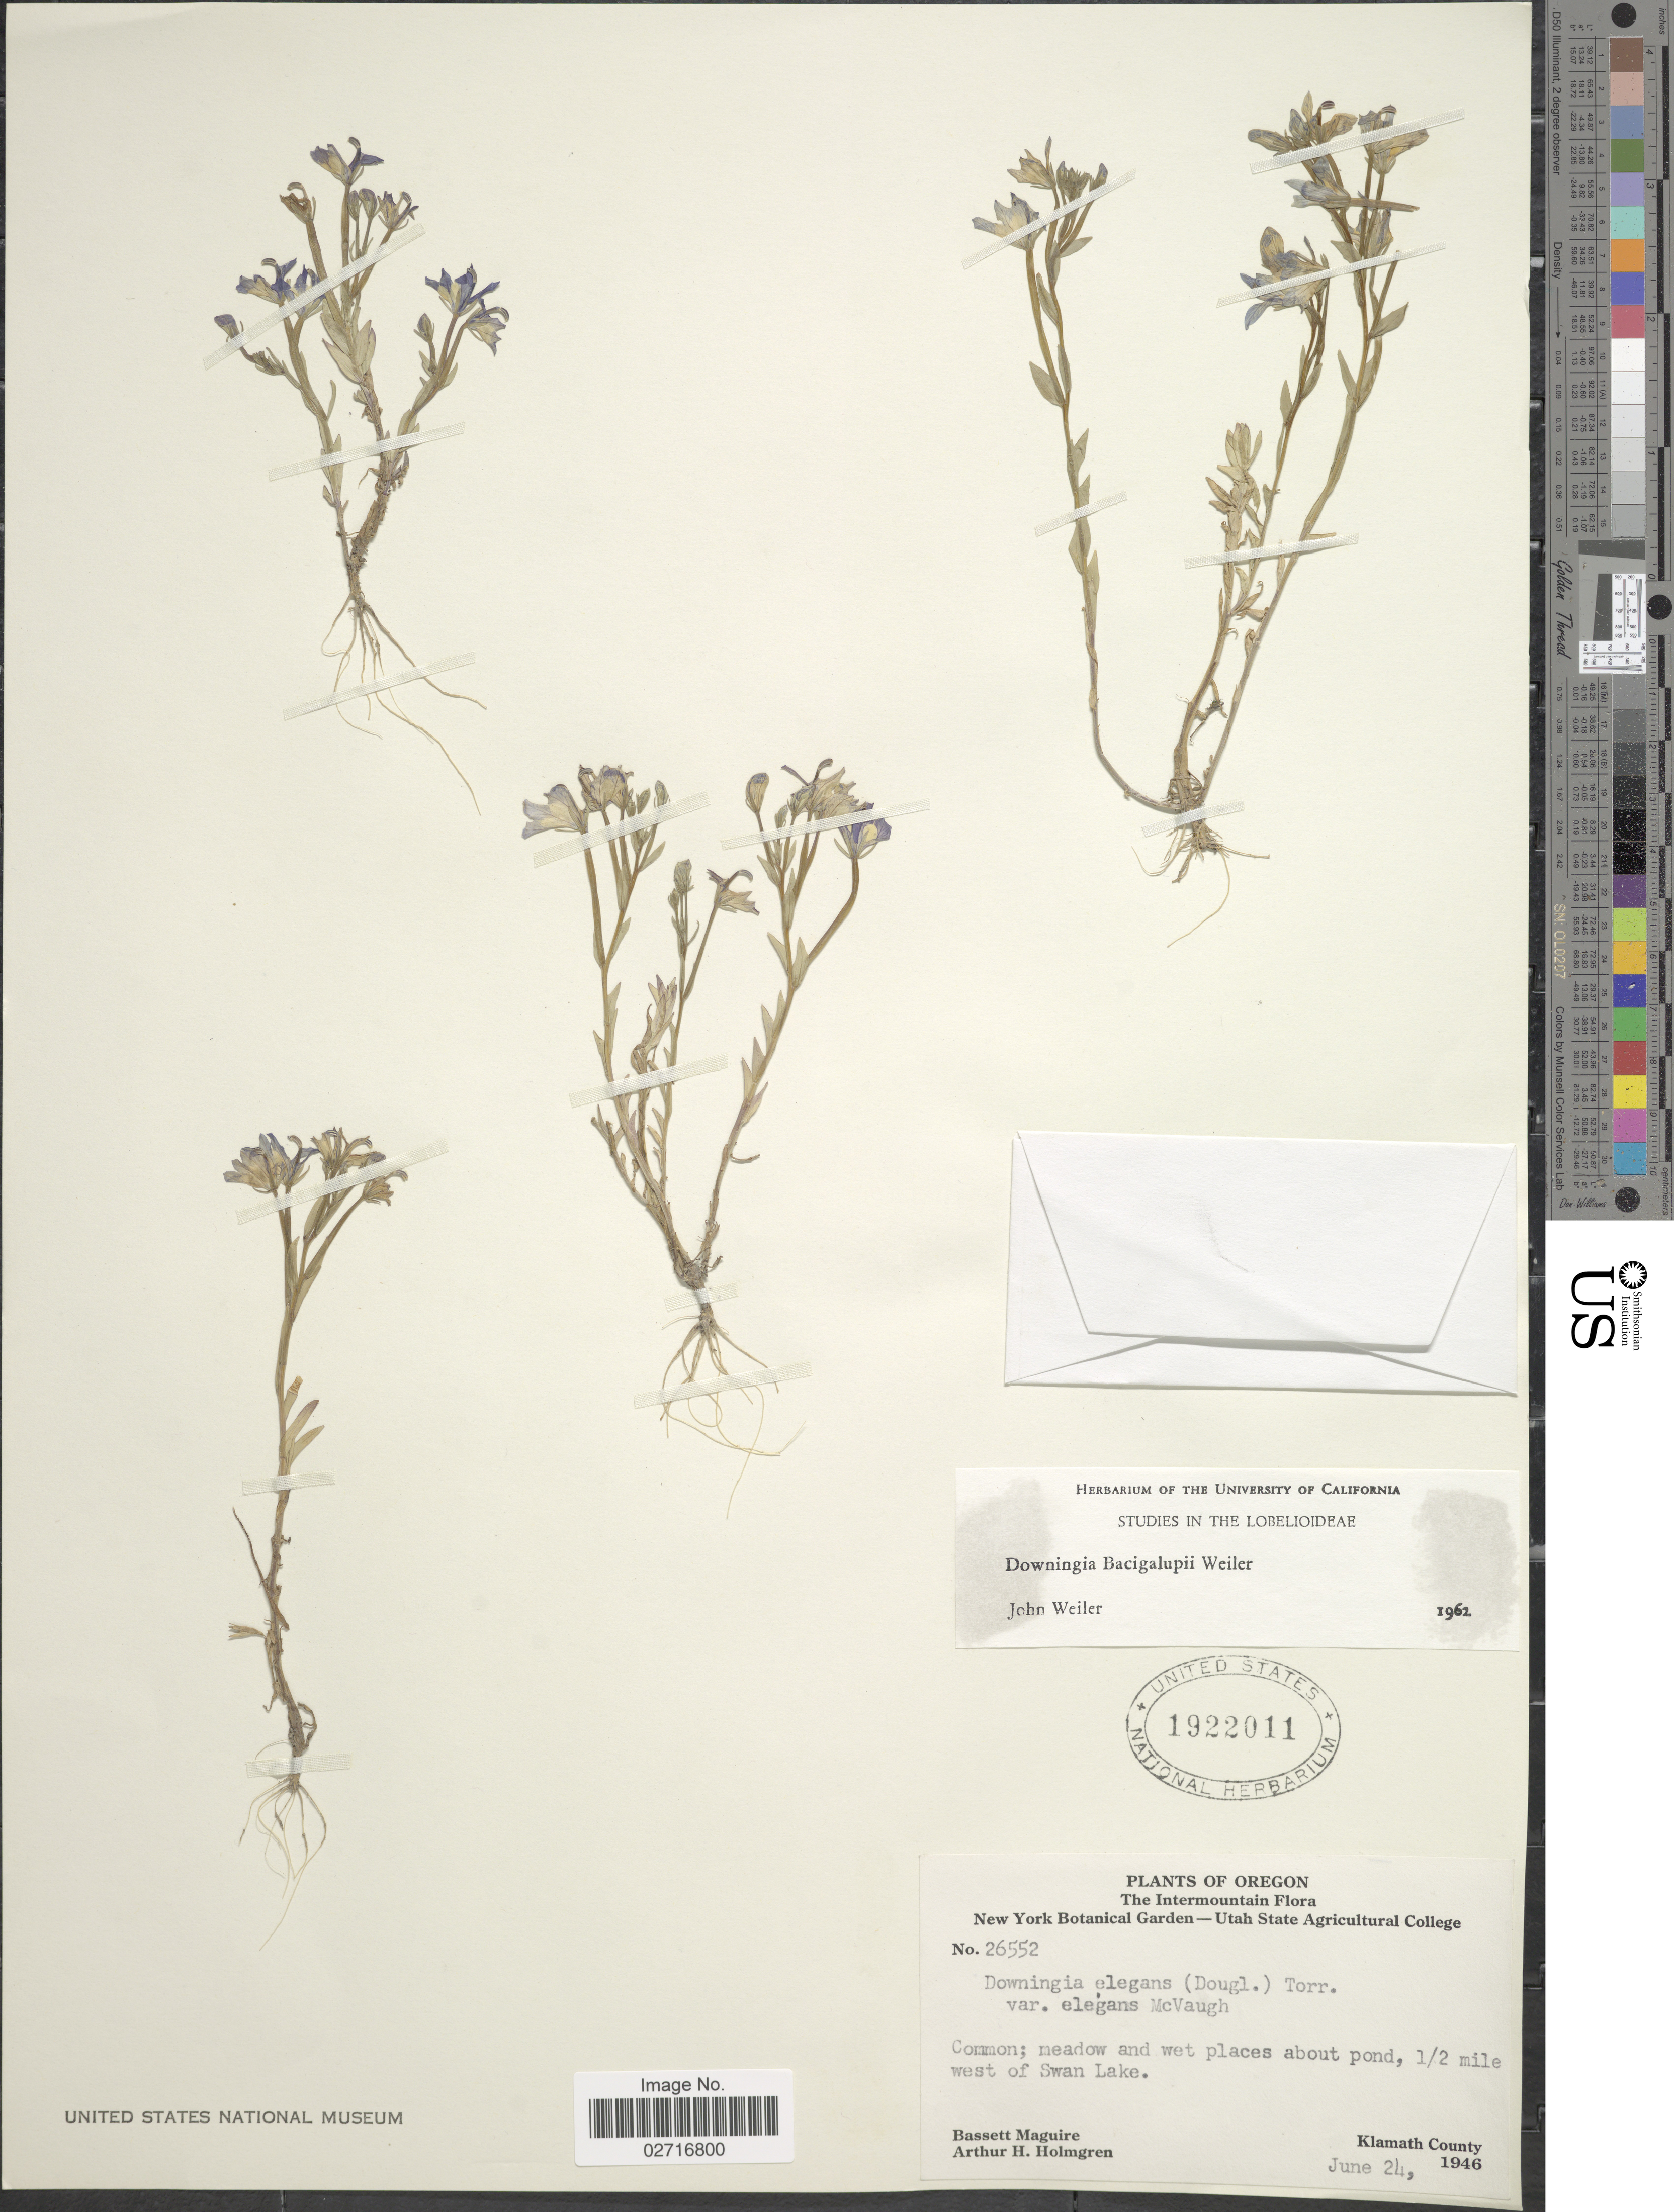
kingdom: Plantae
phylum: Tracheophyta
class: Magnoliopsida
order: Asterales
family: Campanulaceae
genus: Downingia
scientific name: Downingia bacigalupii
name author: Weiler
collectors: B. Maguire & A. H. Holmgren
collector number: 26552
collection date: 1946-06-24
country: United States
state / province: Oregon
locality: The Intermountain Flora, common, meadow and wet places about pond, 1/2 mile west of Swan Lake, Klamath County.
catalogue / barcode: US 1922011